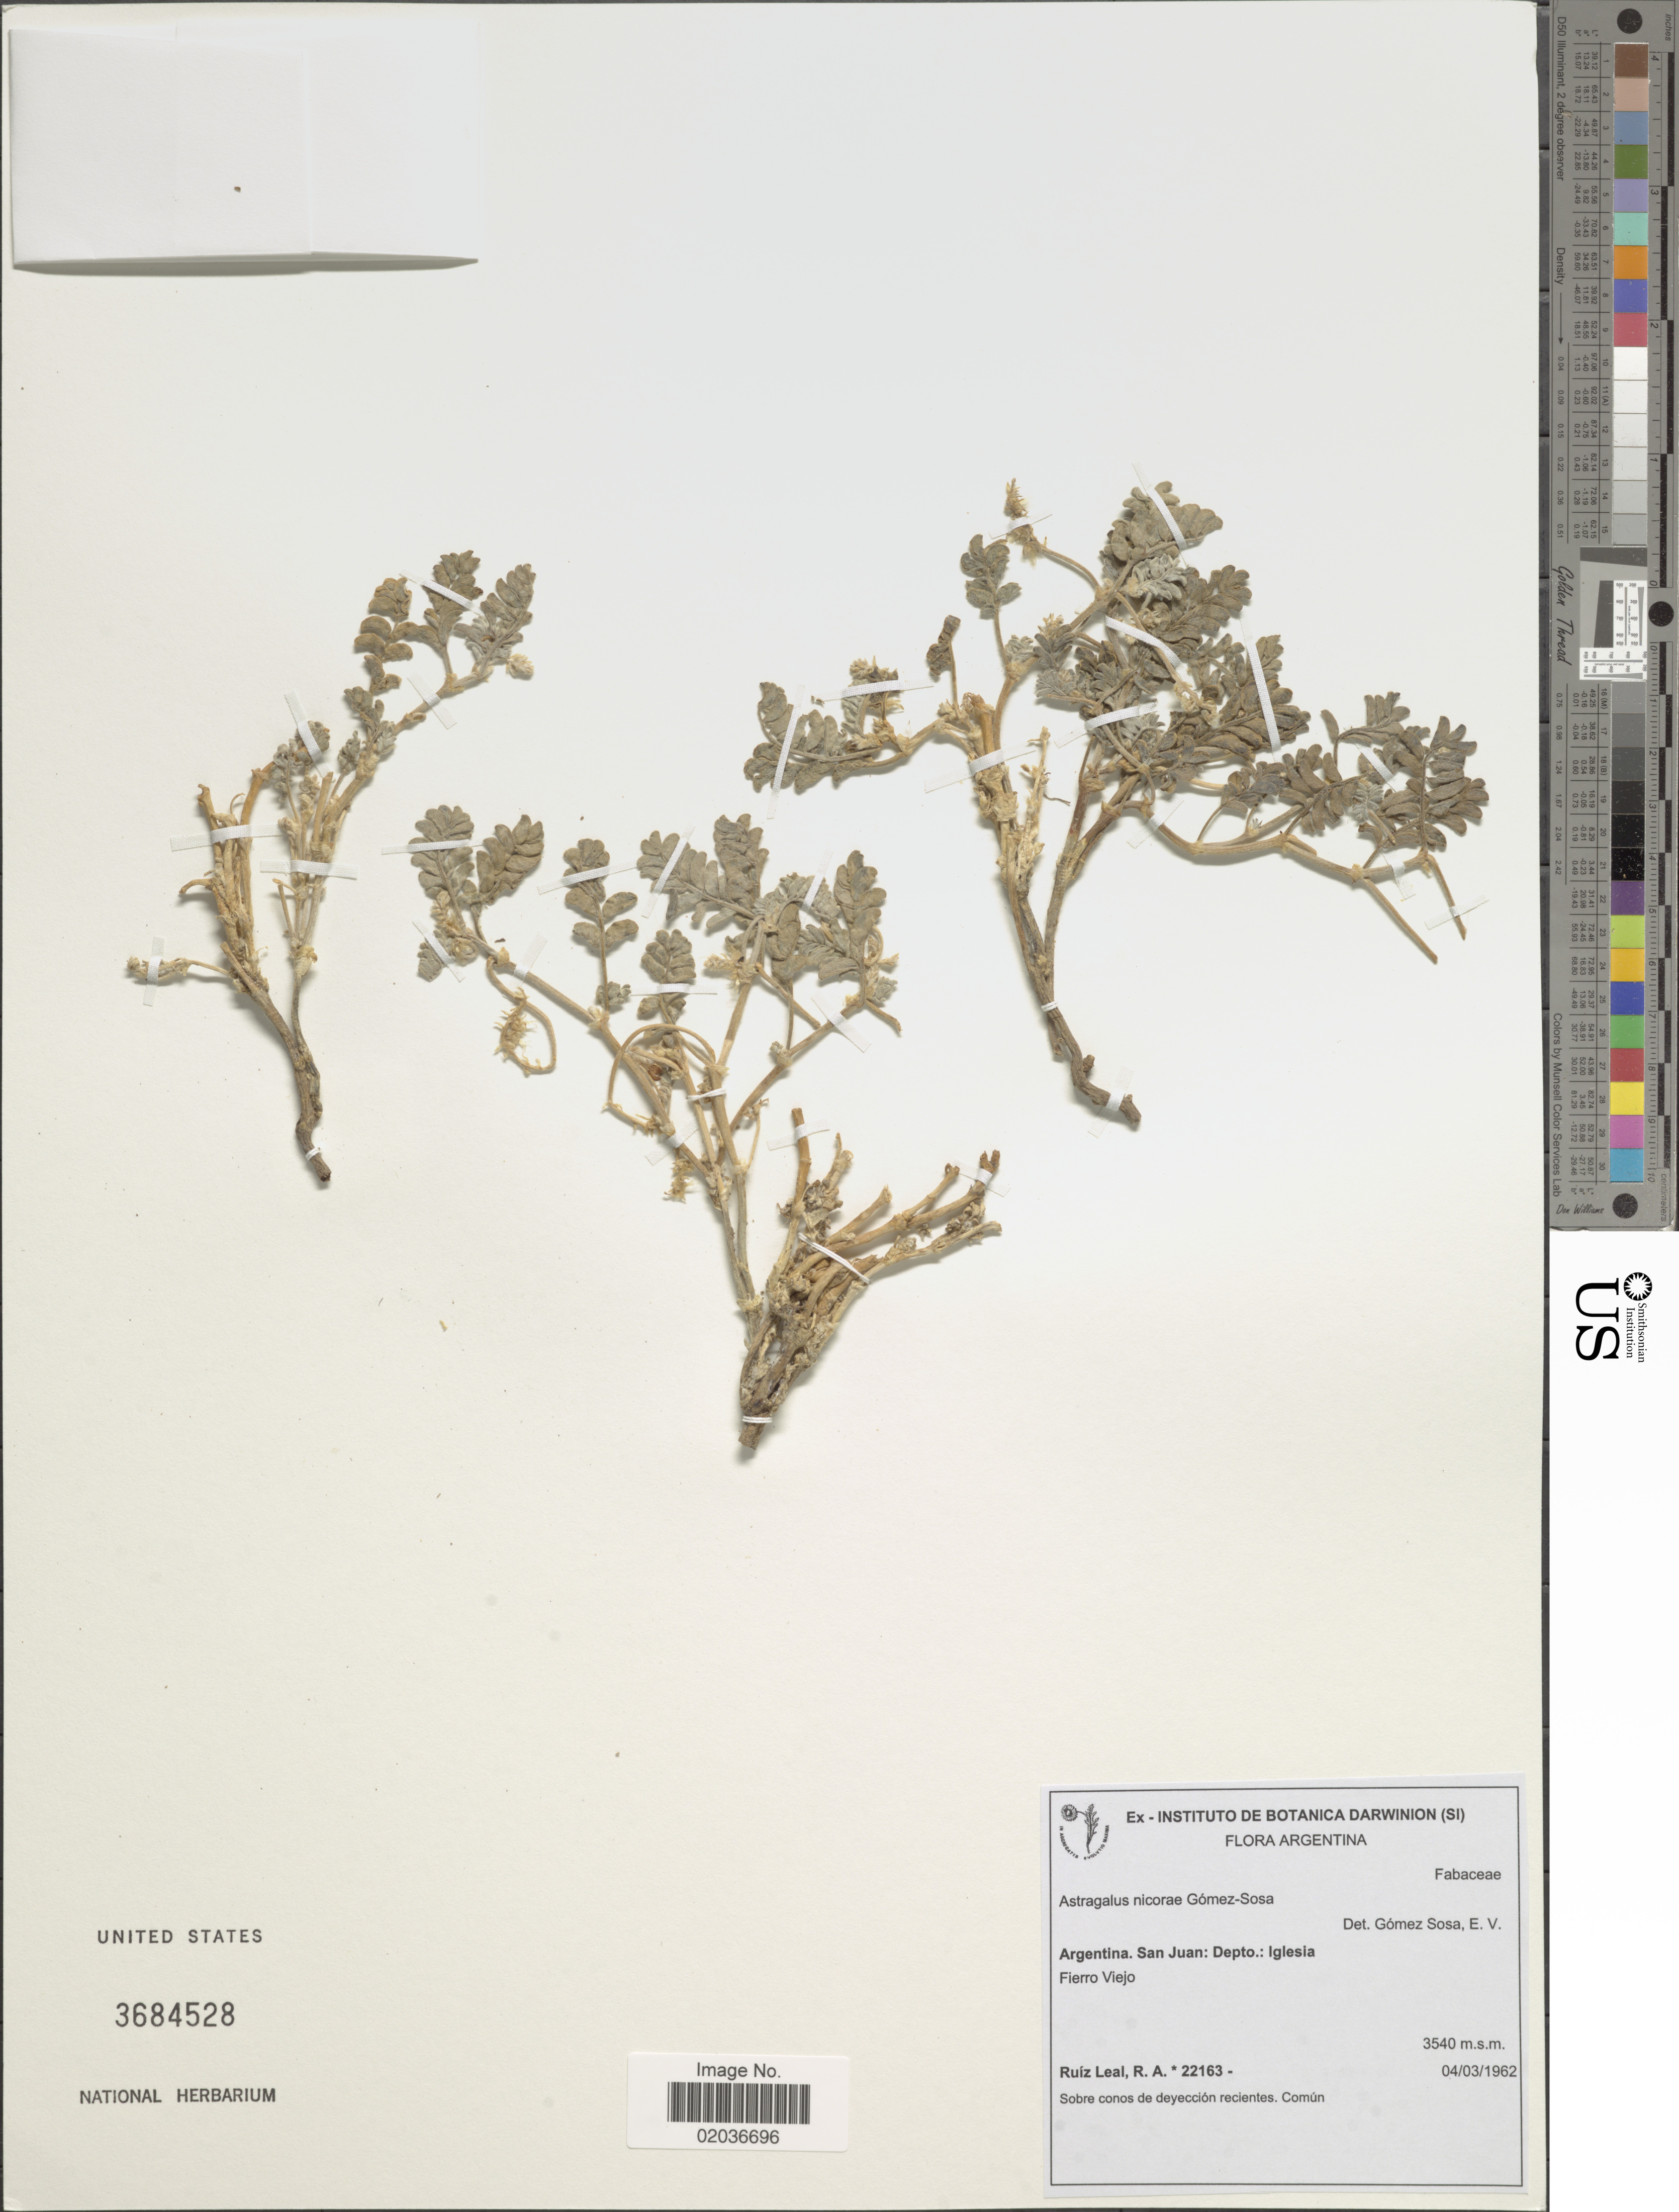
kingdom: Plantae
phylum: Tracheophyta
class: Magnoliopsida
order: Fabales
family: Fabaceae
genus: Astragalus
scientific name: Astragalus nicorae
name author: Gómez-Sosa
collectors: R. Ruíz Leal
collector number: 22163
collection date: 1962-03-04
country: Argentina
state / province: San Juan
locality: San Juan: Depto: Iglesia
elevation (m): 3540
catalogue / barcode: US 3684528